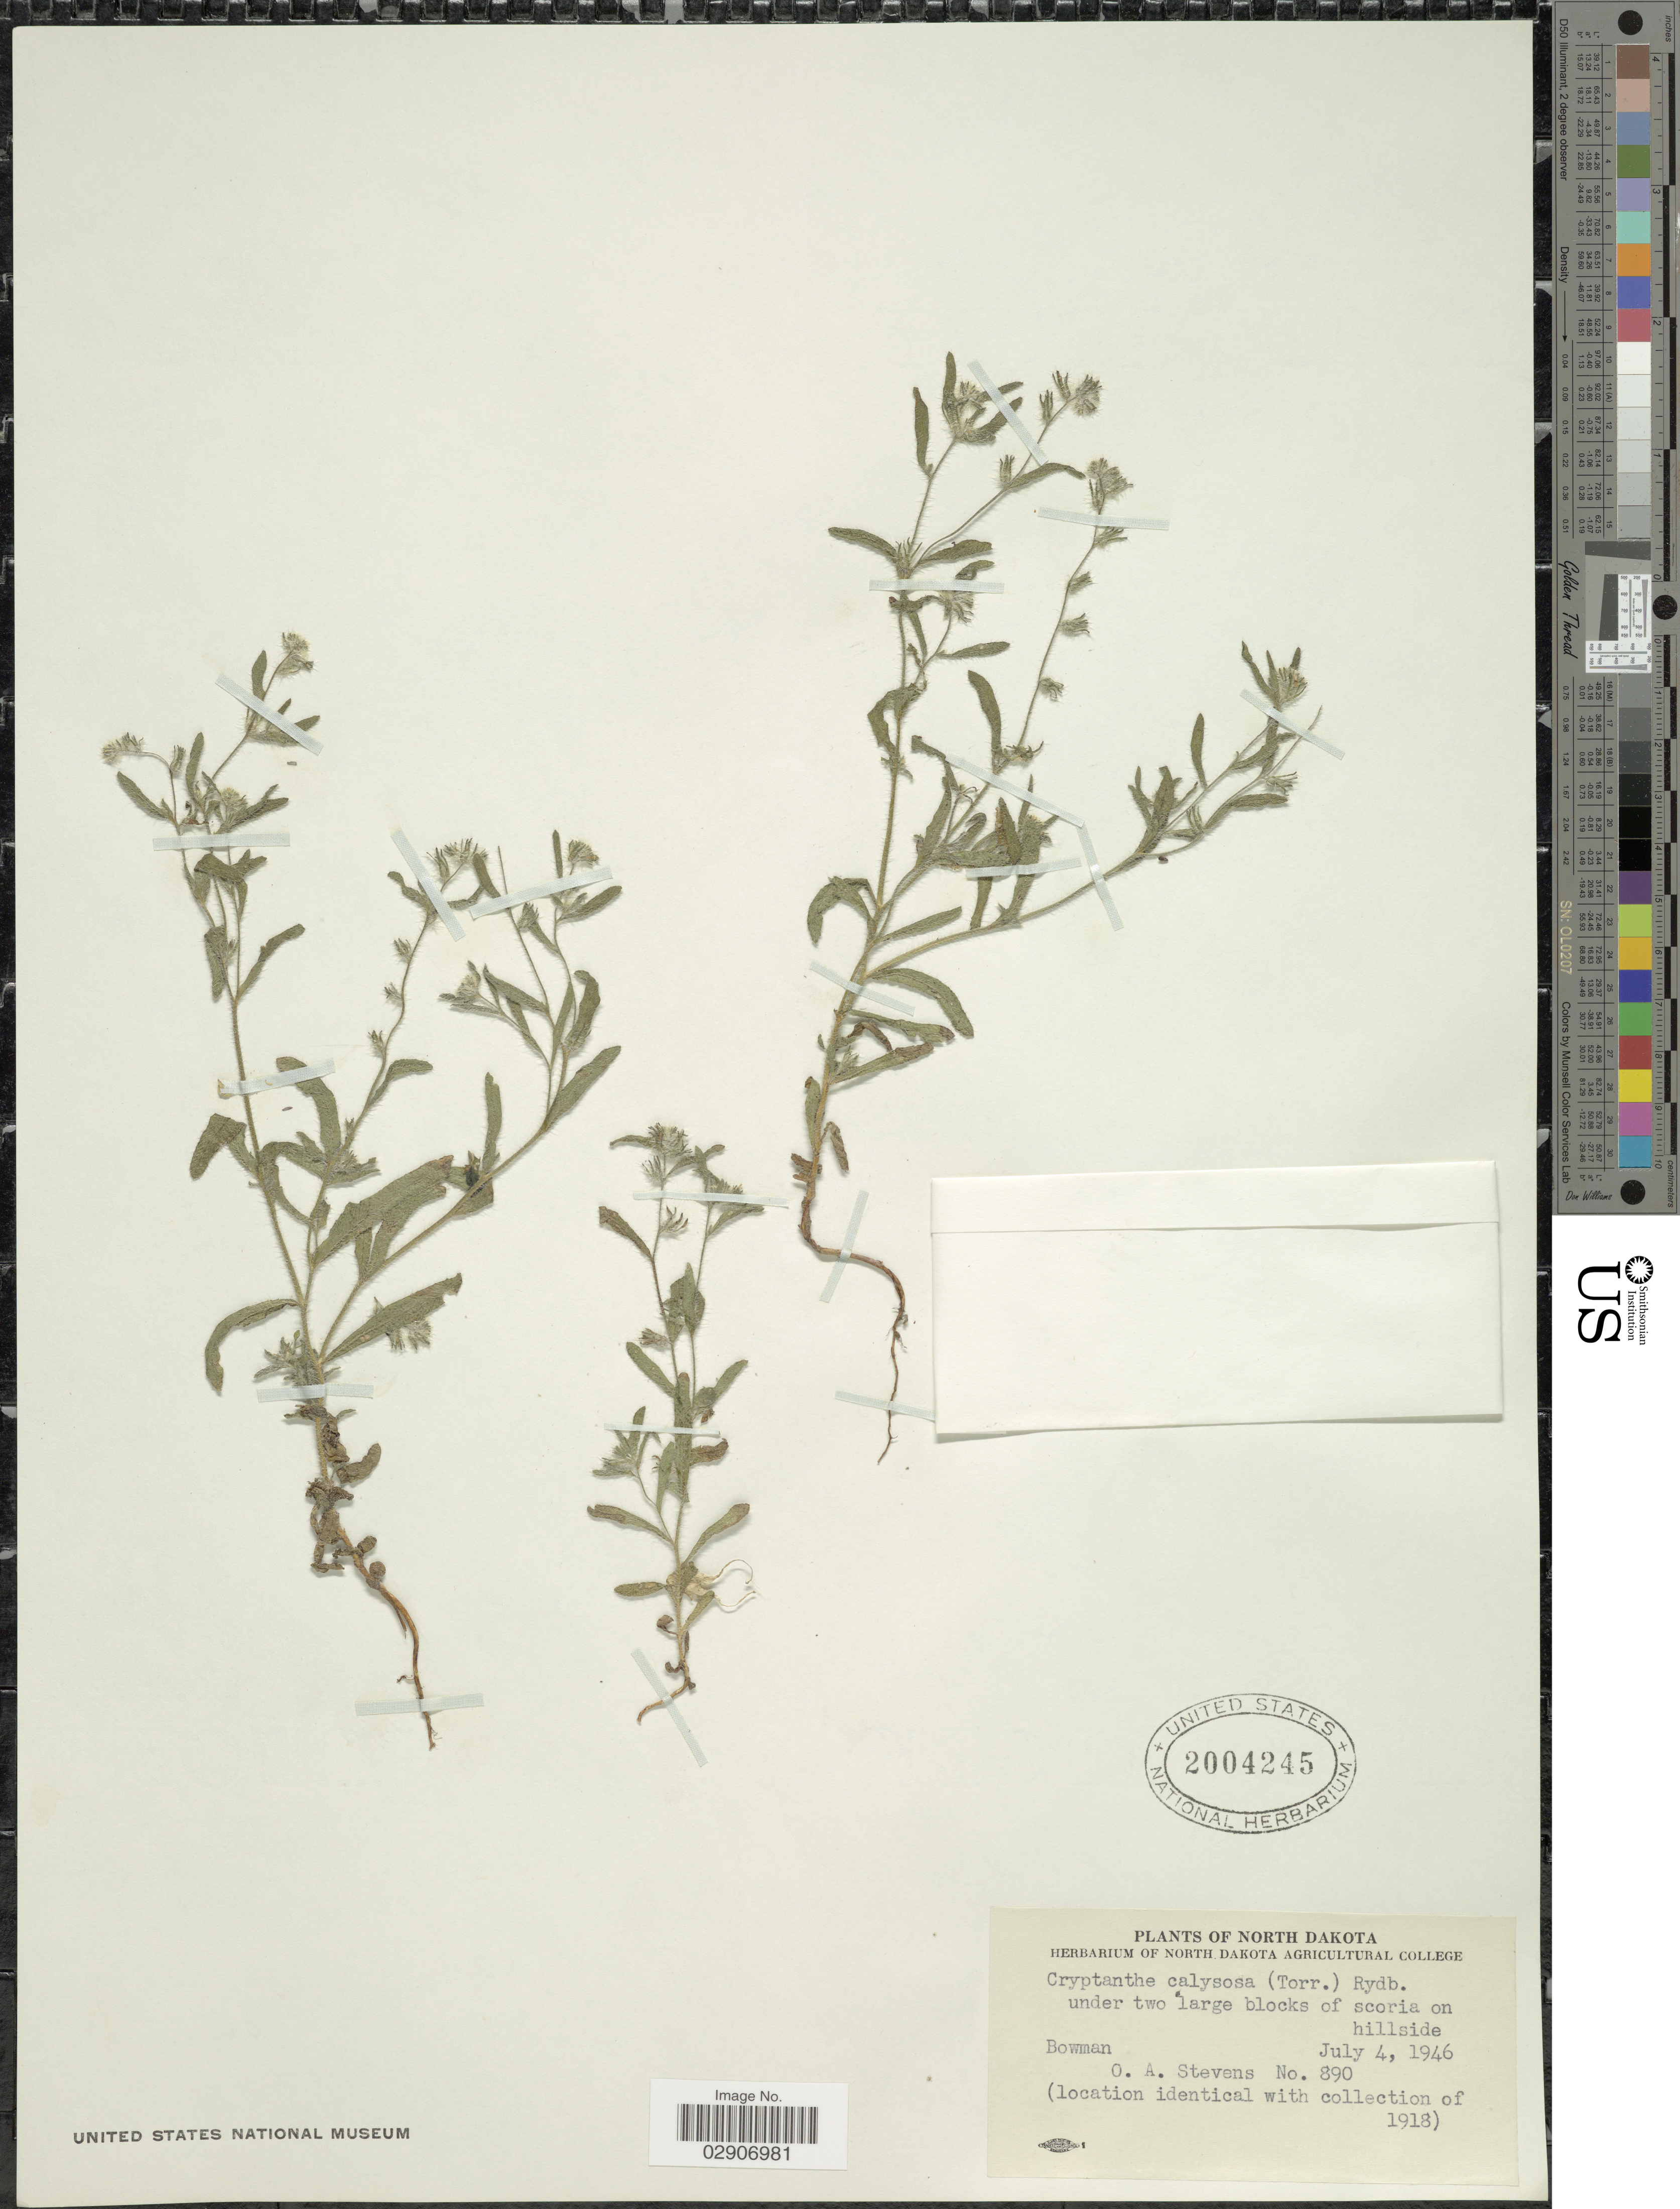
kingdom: Plantae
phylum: Tracheophyta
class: Magnoliopsida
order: Boraginales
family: Boraginaceae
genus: Cryptantha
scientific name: Cryptantha calycosa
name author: Rydb.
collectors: O. A. Stevens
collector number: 890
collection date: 1946-07-04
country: United States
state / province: North Dakota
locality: Under two large blocks of scoria on hillside Bowman.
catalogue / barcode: US 2004245